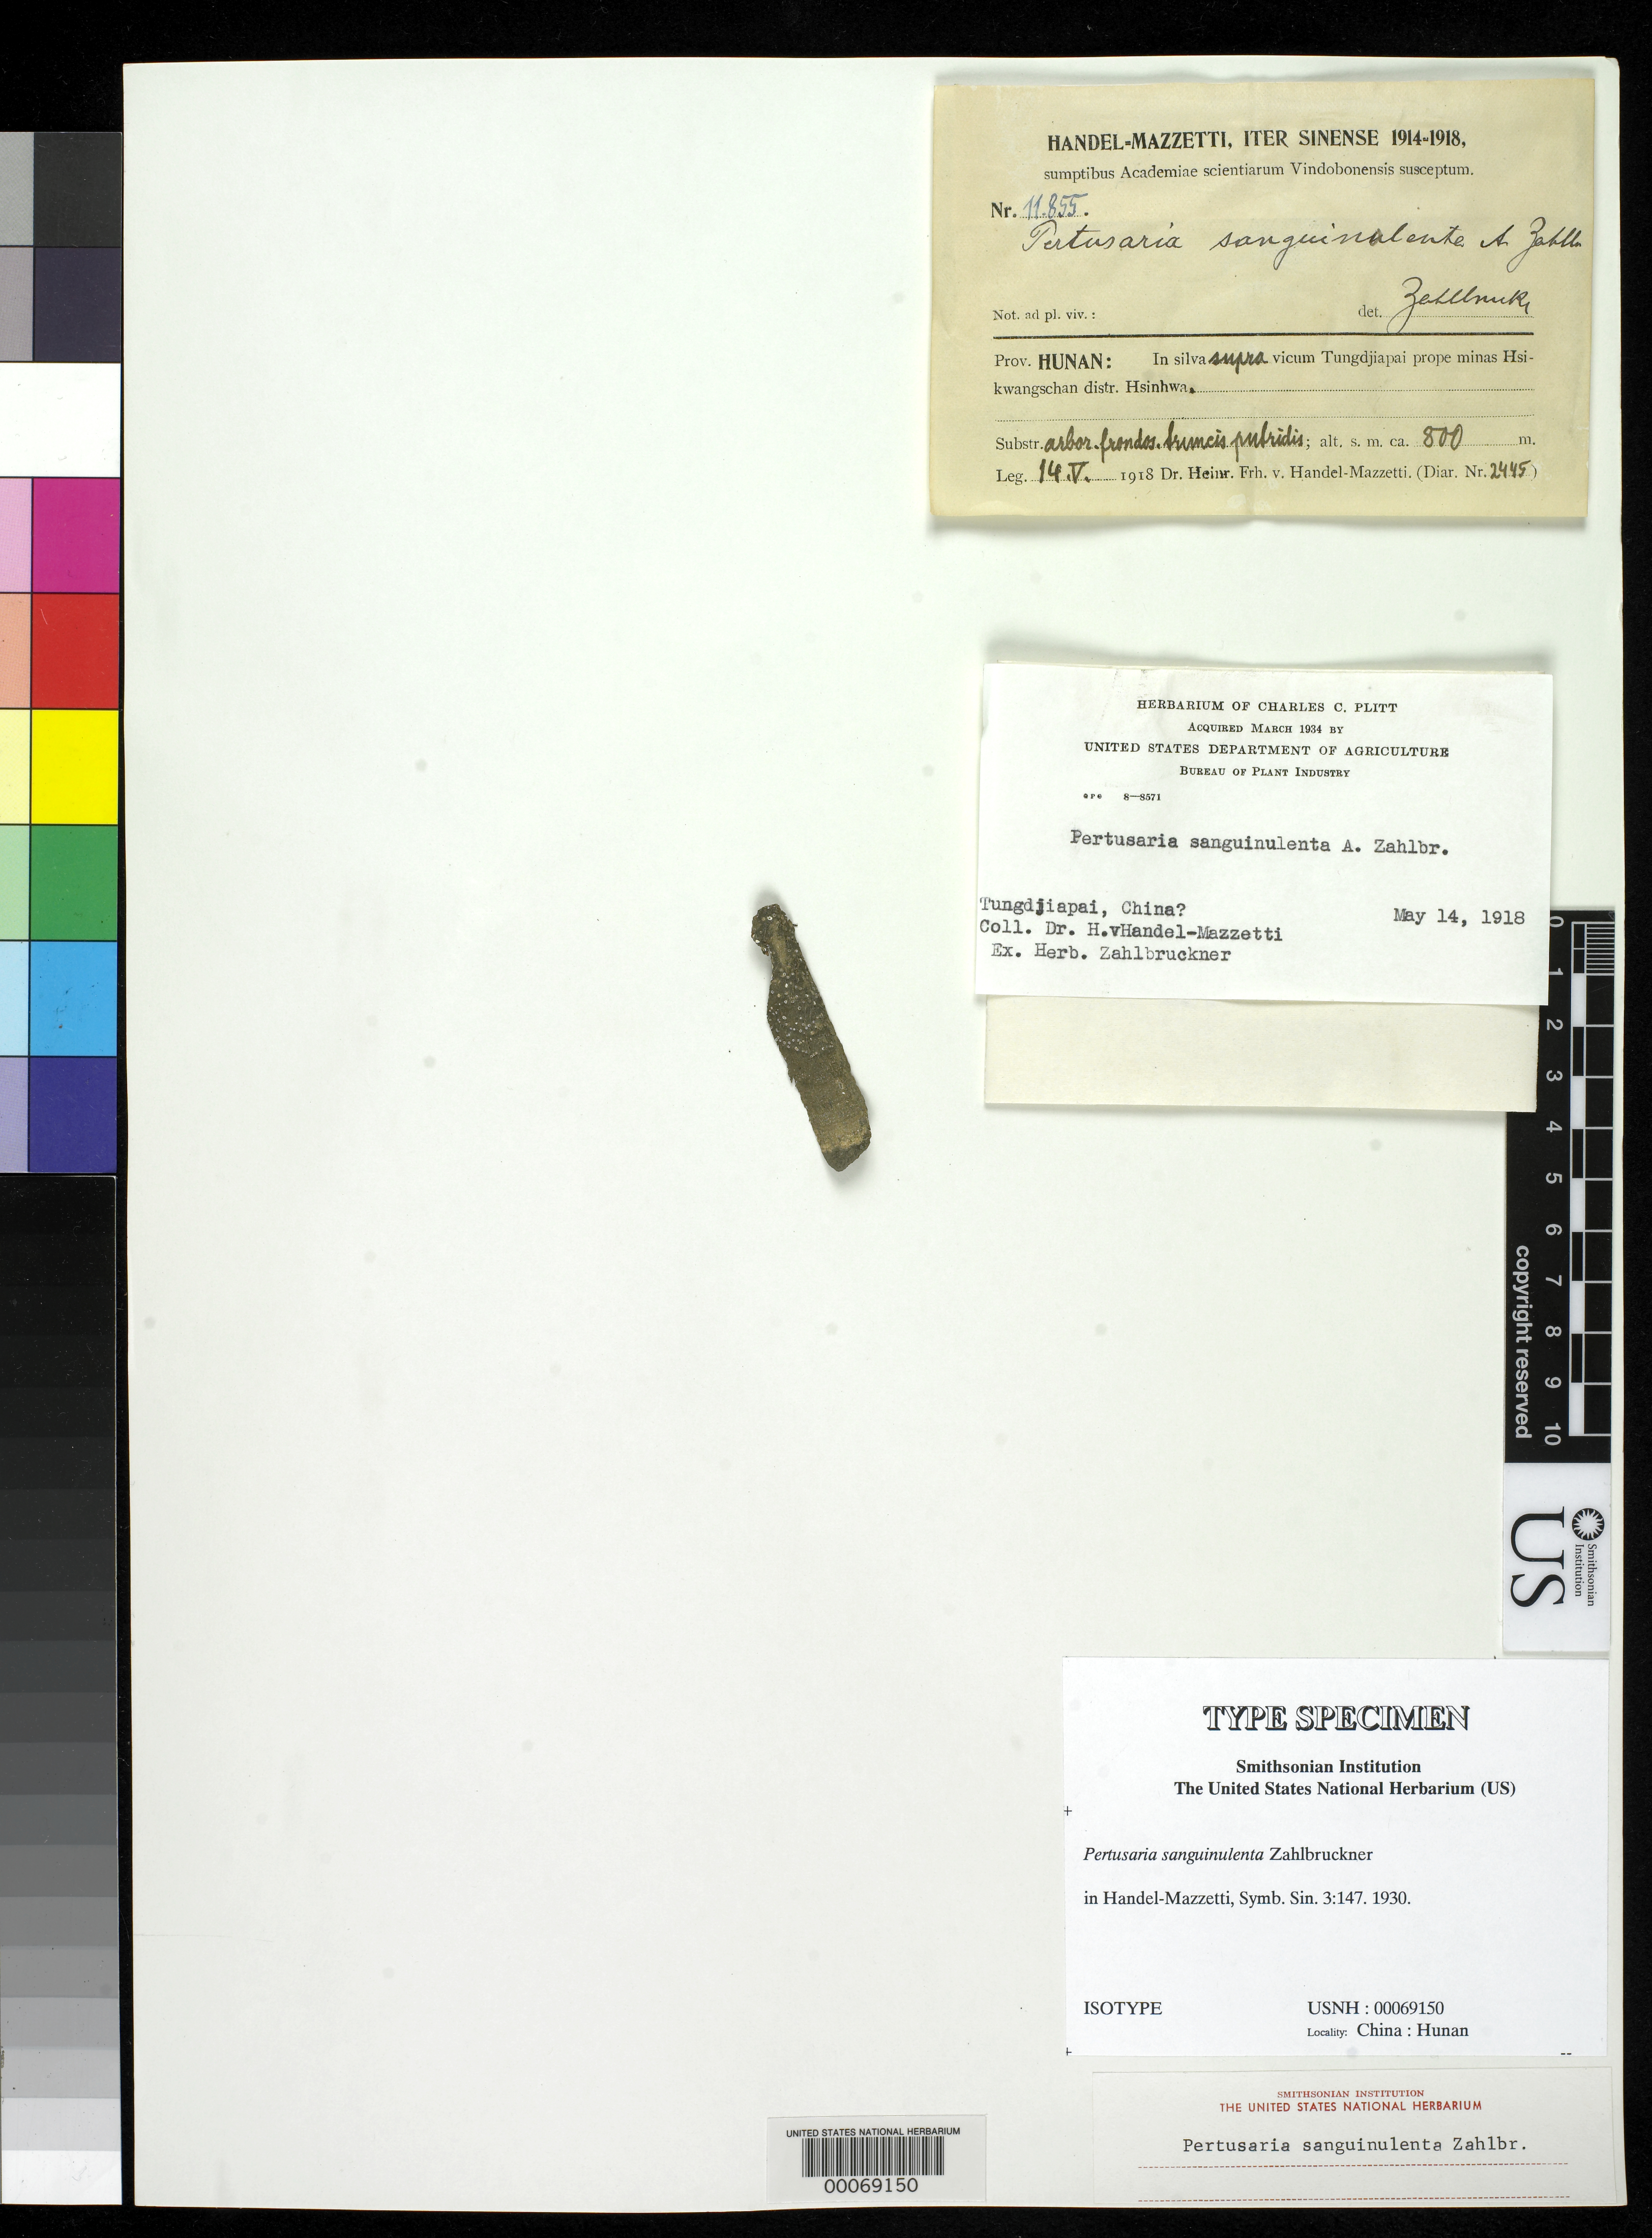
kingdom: Fungi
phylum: Ascomycota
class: Lecanoromycetes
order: Pertusariales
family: Pertusariaceae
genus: Pertusaria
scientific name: Pertusaria sanguinulenta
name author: Zahlbr. in Hand.-Mazz.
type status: Isotype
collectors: H. Handel-Mazzetti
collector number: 11855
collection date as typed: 14 May 1918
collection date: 1918-05-14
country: China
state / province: Hunan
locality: Tungdjiapai prope minas Hsikwangschan, Hsinhwa. [Tungdjiapai near pinnacles of Hsikwangschan, Hsinhwa?]